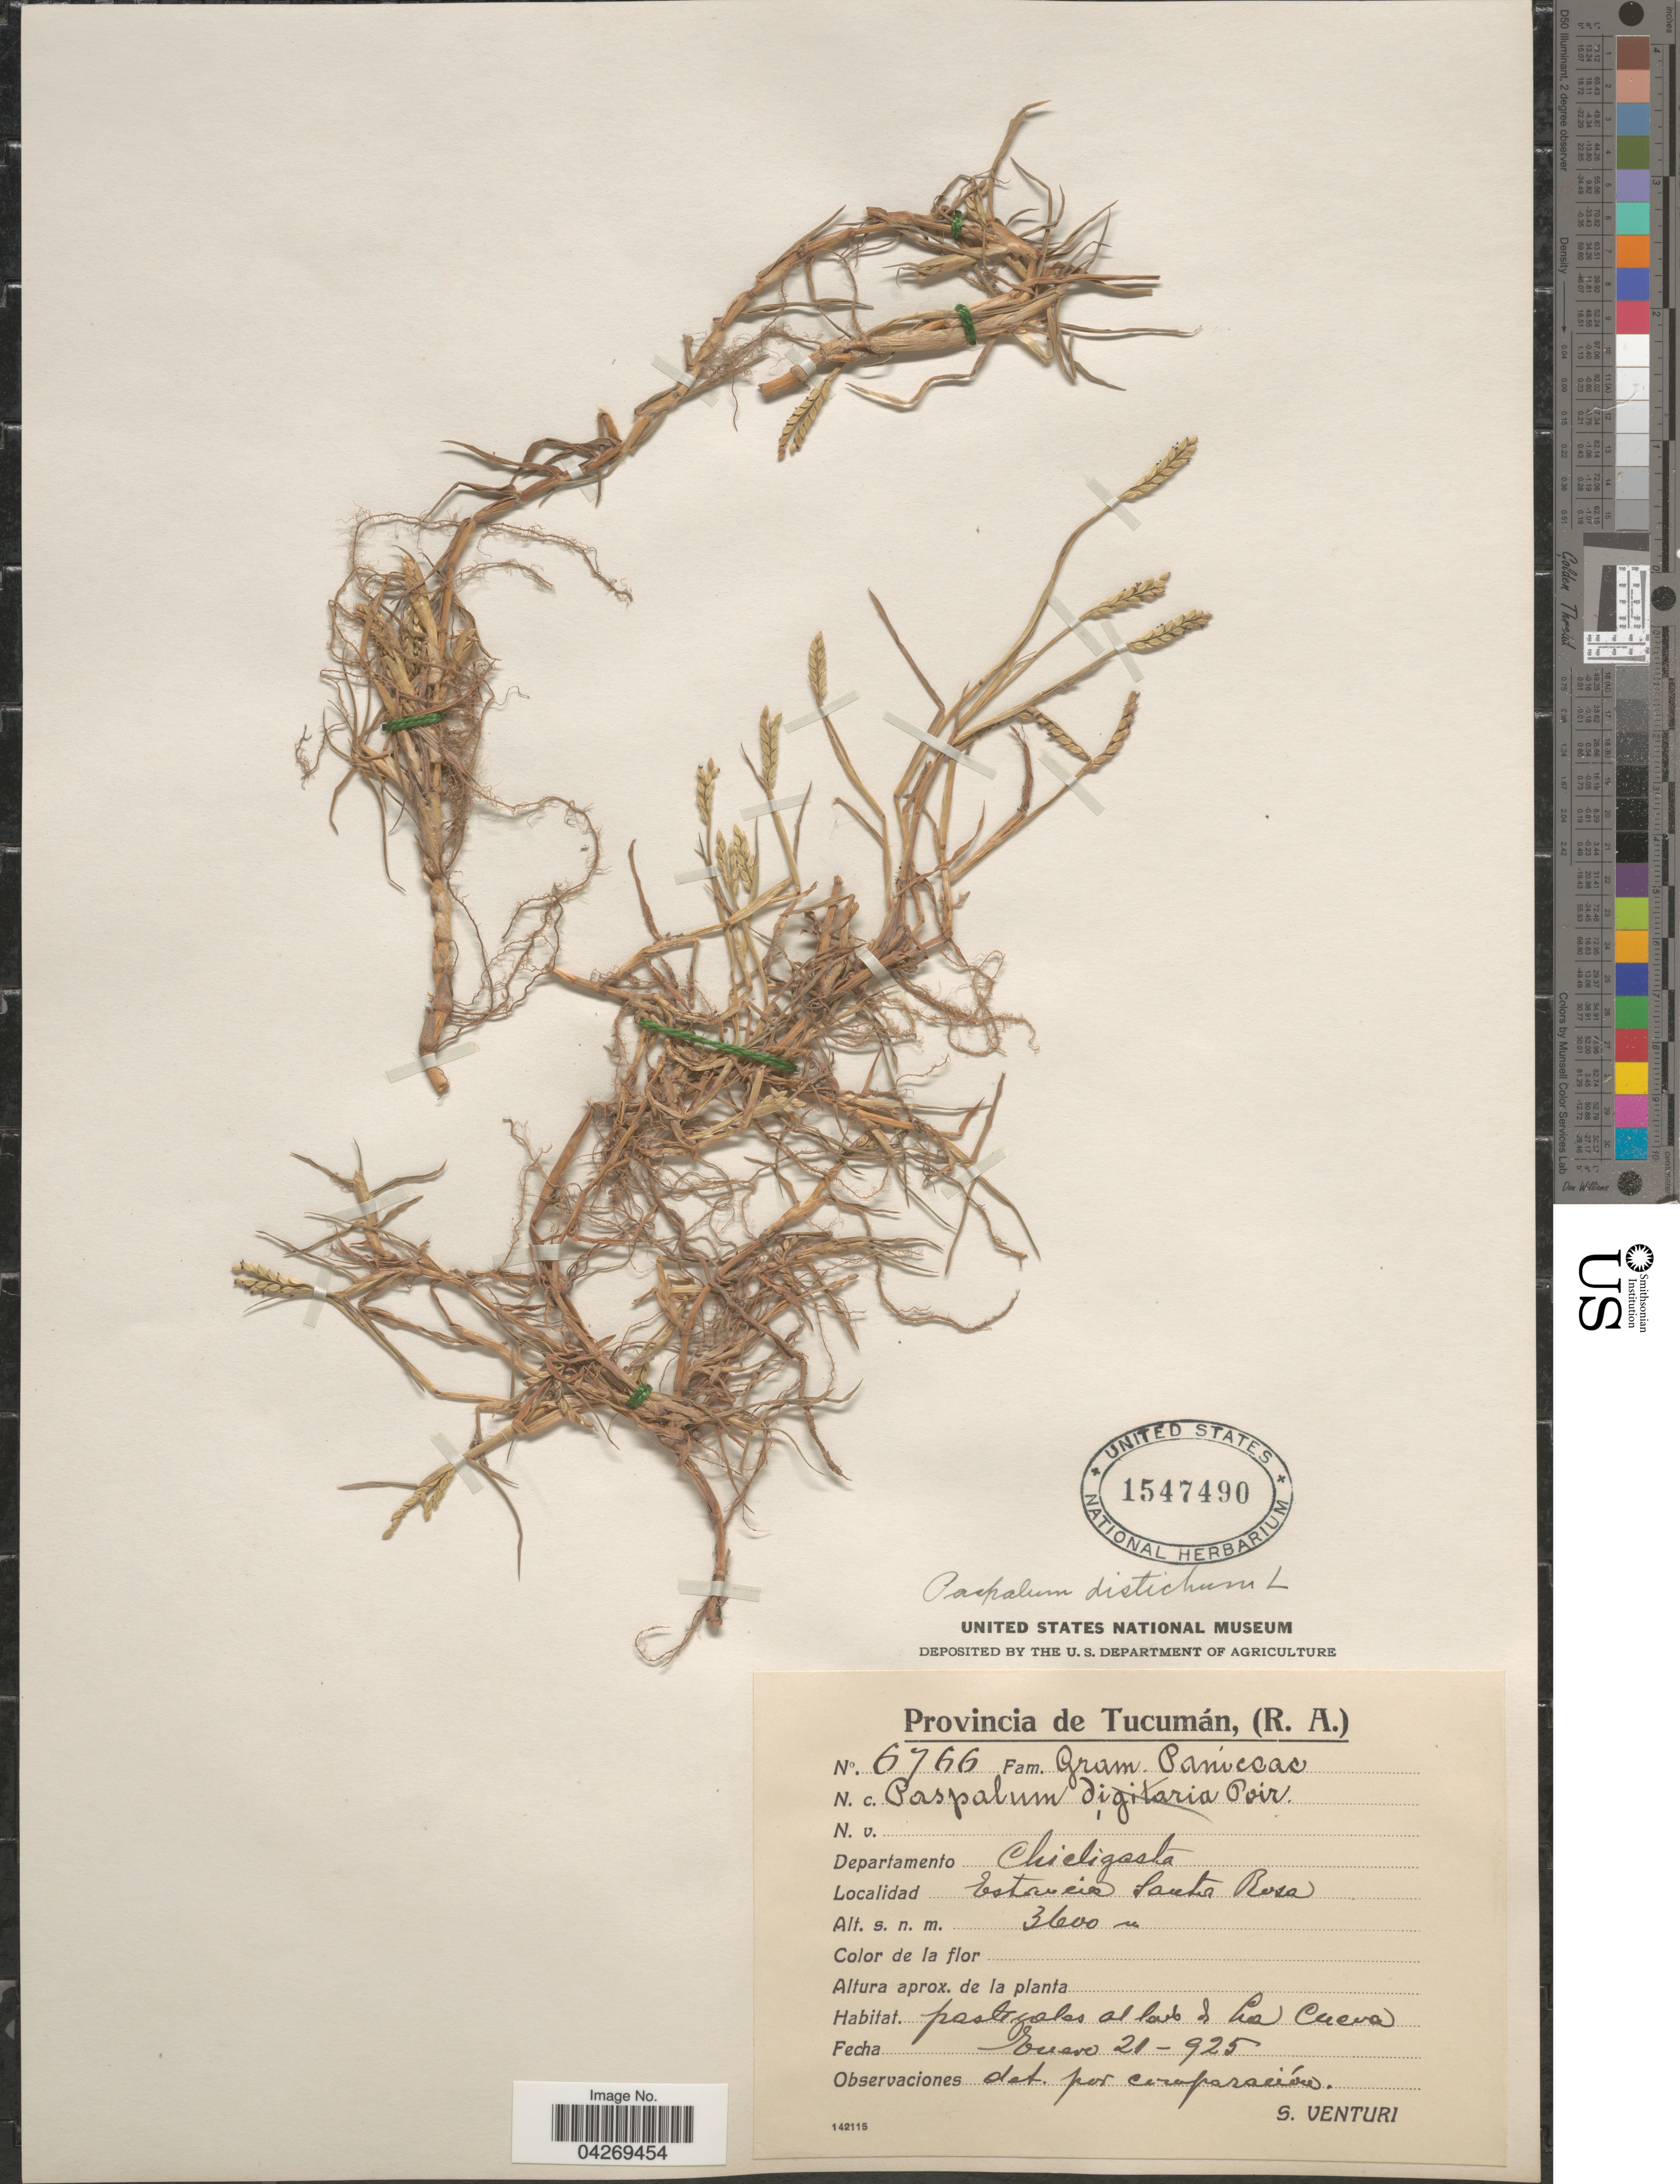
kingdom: Plantae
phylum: Tracheophyta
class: Liliopsida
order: Poales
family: Poaceae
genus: Paspalum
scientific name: Paspalum distichum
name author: L.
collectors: S. Venturi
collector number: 6766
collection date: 1925-01-21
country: Argentina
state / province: Tucuman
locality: Departamento Chicligasta. Estancia Santa Rosa.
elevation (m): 3600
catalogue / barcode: US 1547490